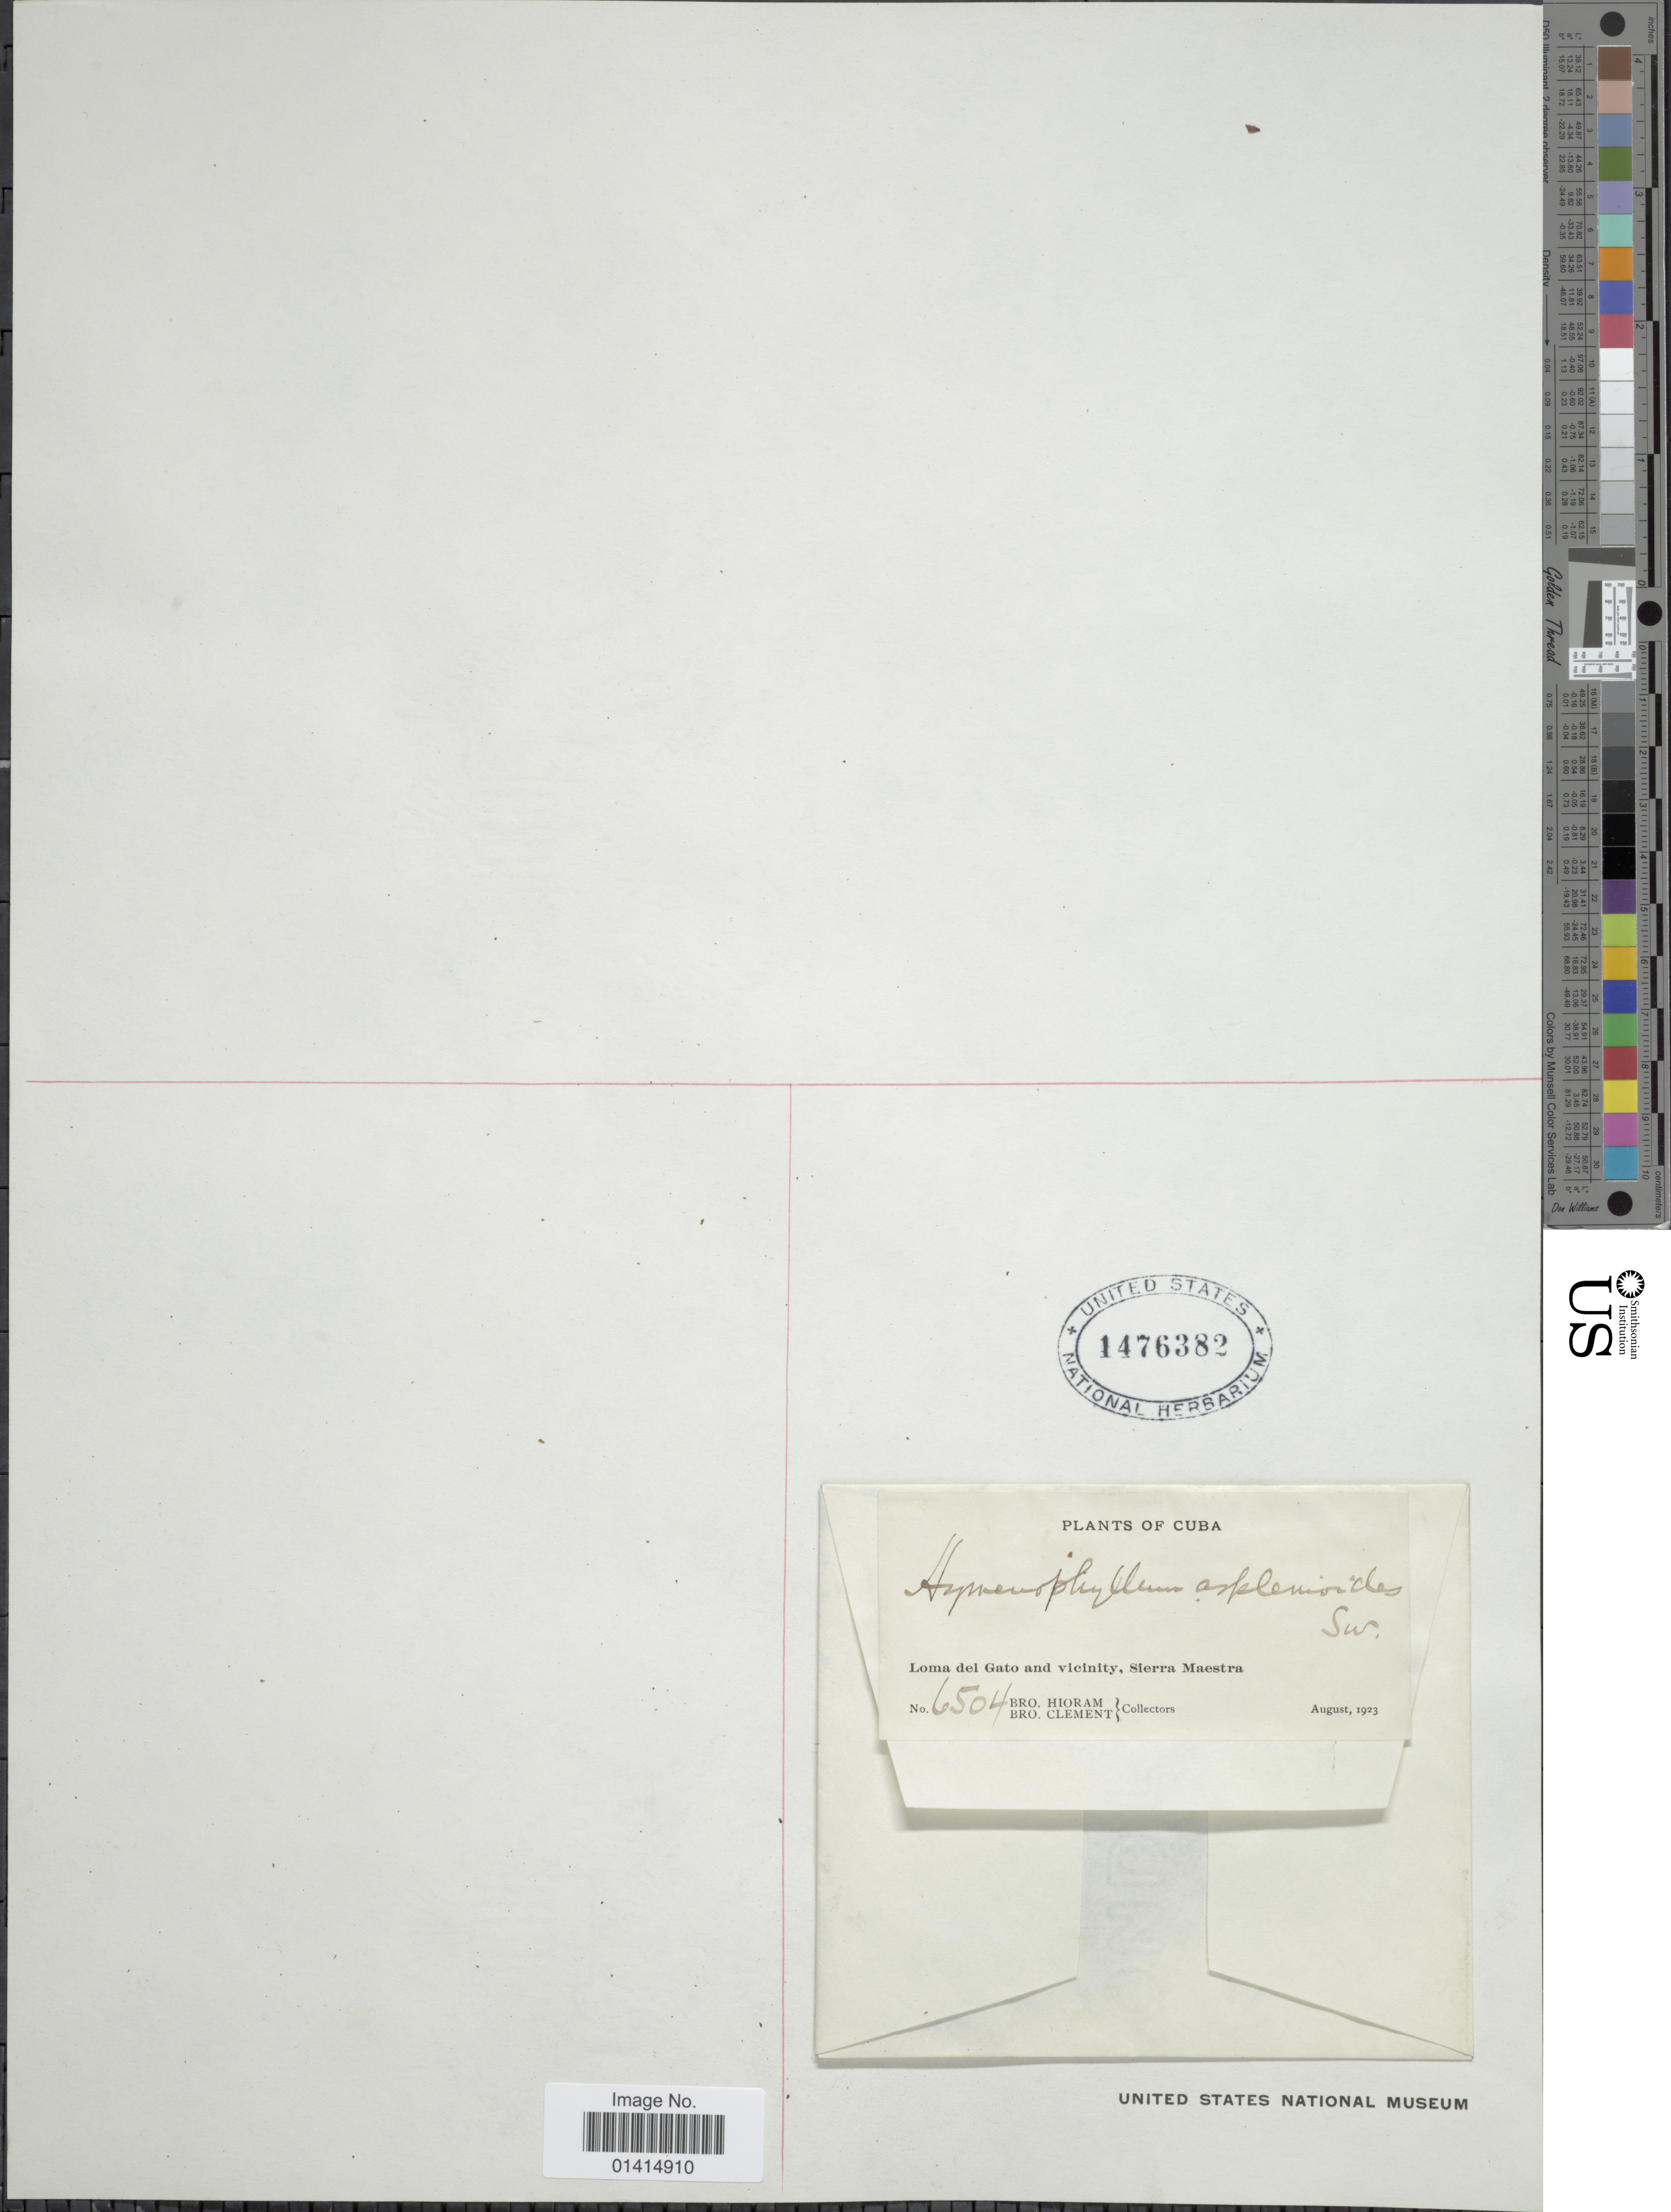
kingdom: Plantae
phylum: Tracheophyta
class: Polypodiopsida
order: Hymenophyllales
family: Hymenophyllaceae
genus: Hymenophyllum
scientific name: Hymenophyllum asplenioides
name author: (Sw.) Sw.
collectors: Bro. Hioram & B. Clement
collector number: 6504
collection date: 1923-08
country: Cuba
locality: Loma del Gato and vicinity, Sierra Maestra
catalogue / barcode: US 1476382